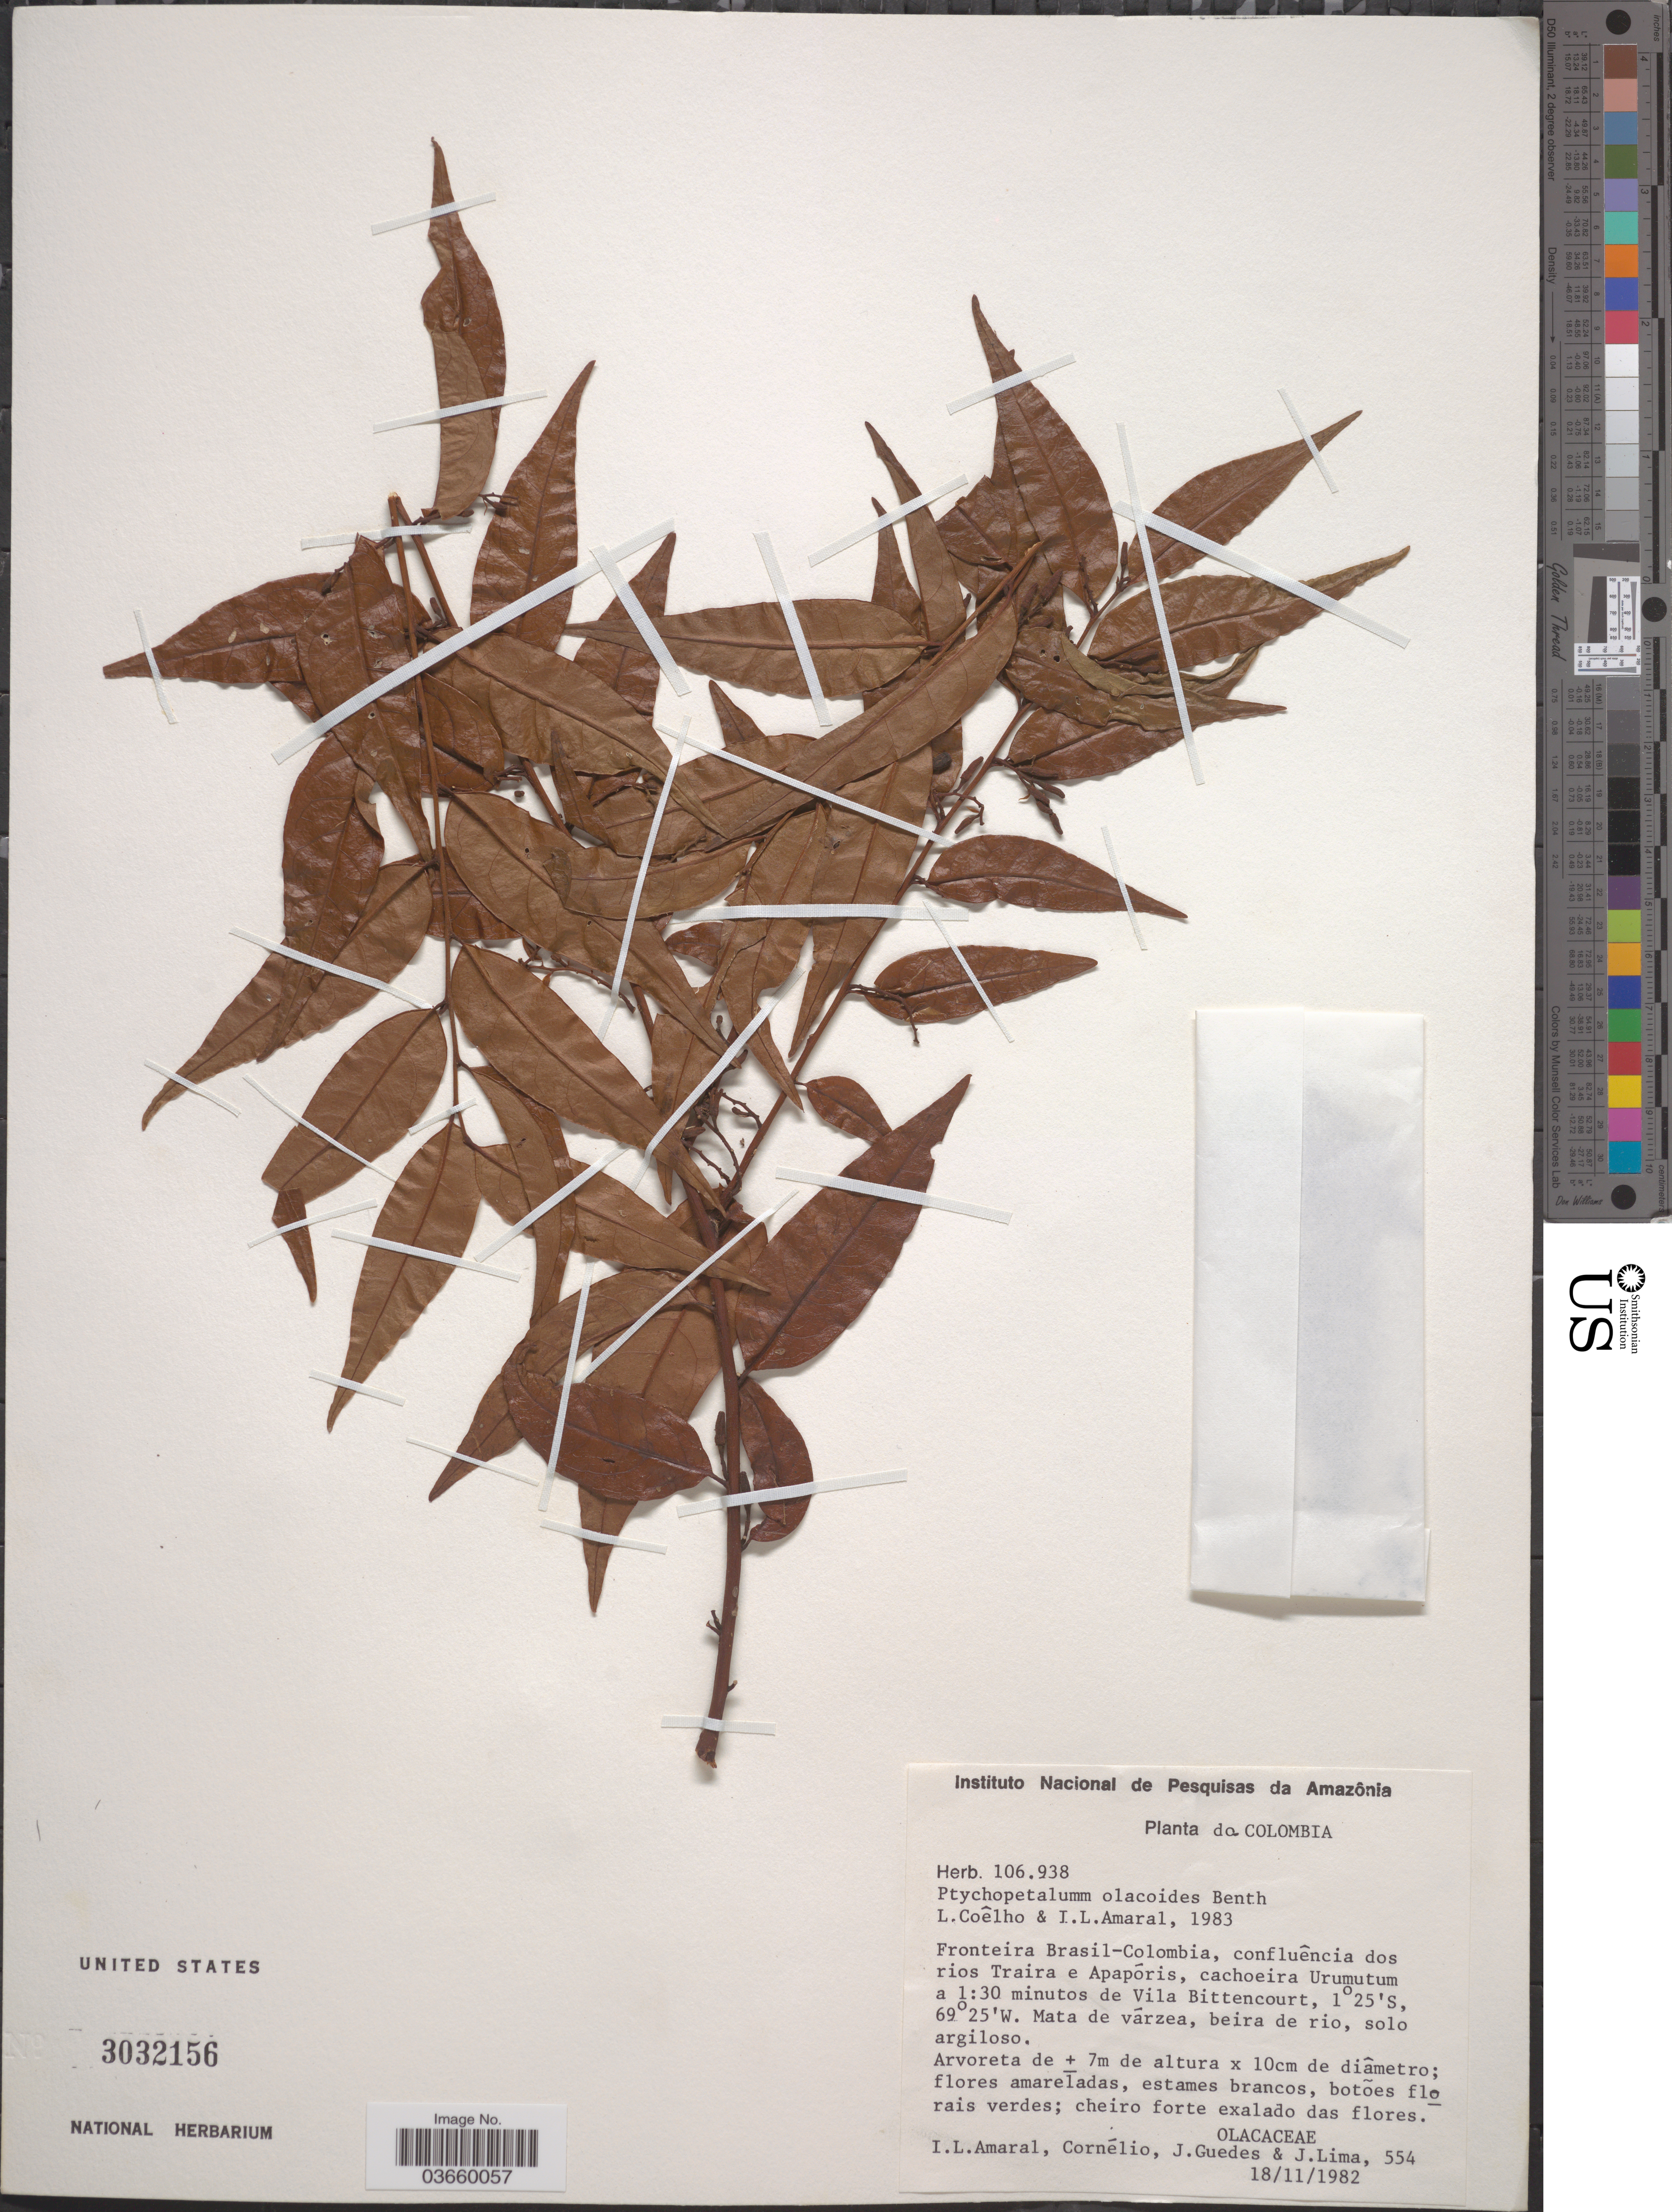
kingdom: Plantae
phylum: Tracheophyta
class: Magnoliopsida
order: Santalales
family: Olacaceae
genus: Ptychopetalum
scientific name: Ptychopetalum olacoides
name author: Benth.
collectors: I. L. Amaral, -- Cornélio, J. Guedes & J. Lima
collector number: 554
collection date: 1982-11-18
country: Colombia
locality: Fronteira Brasil-Colombia, confluência dos rios Traira e Apapóris, cachoeira Urumtum a 1:30 minutos de Vila Bittencourt.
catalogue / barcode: US 3032156